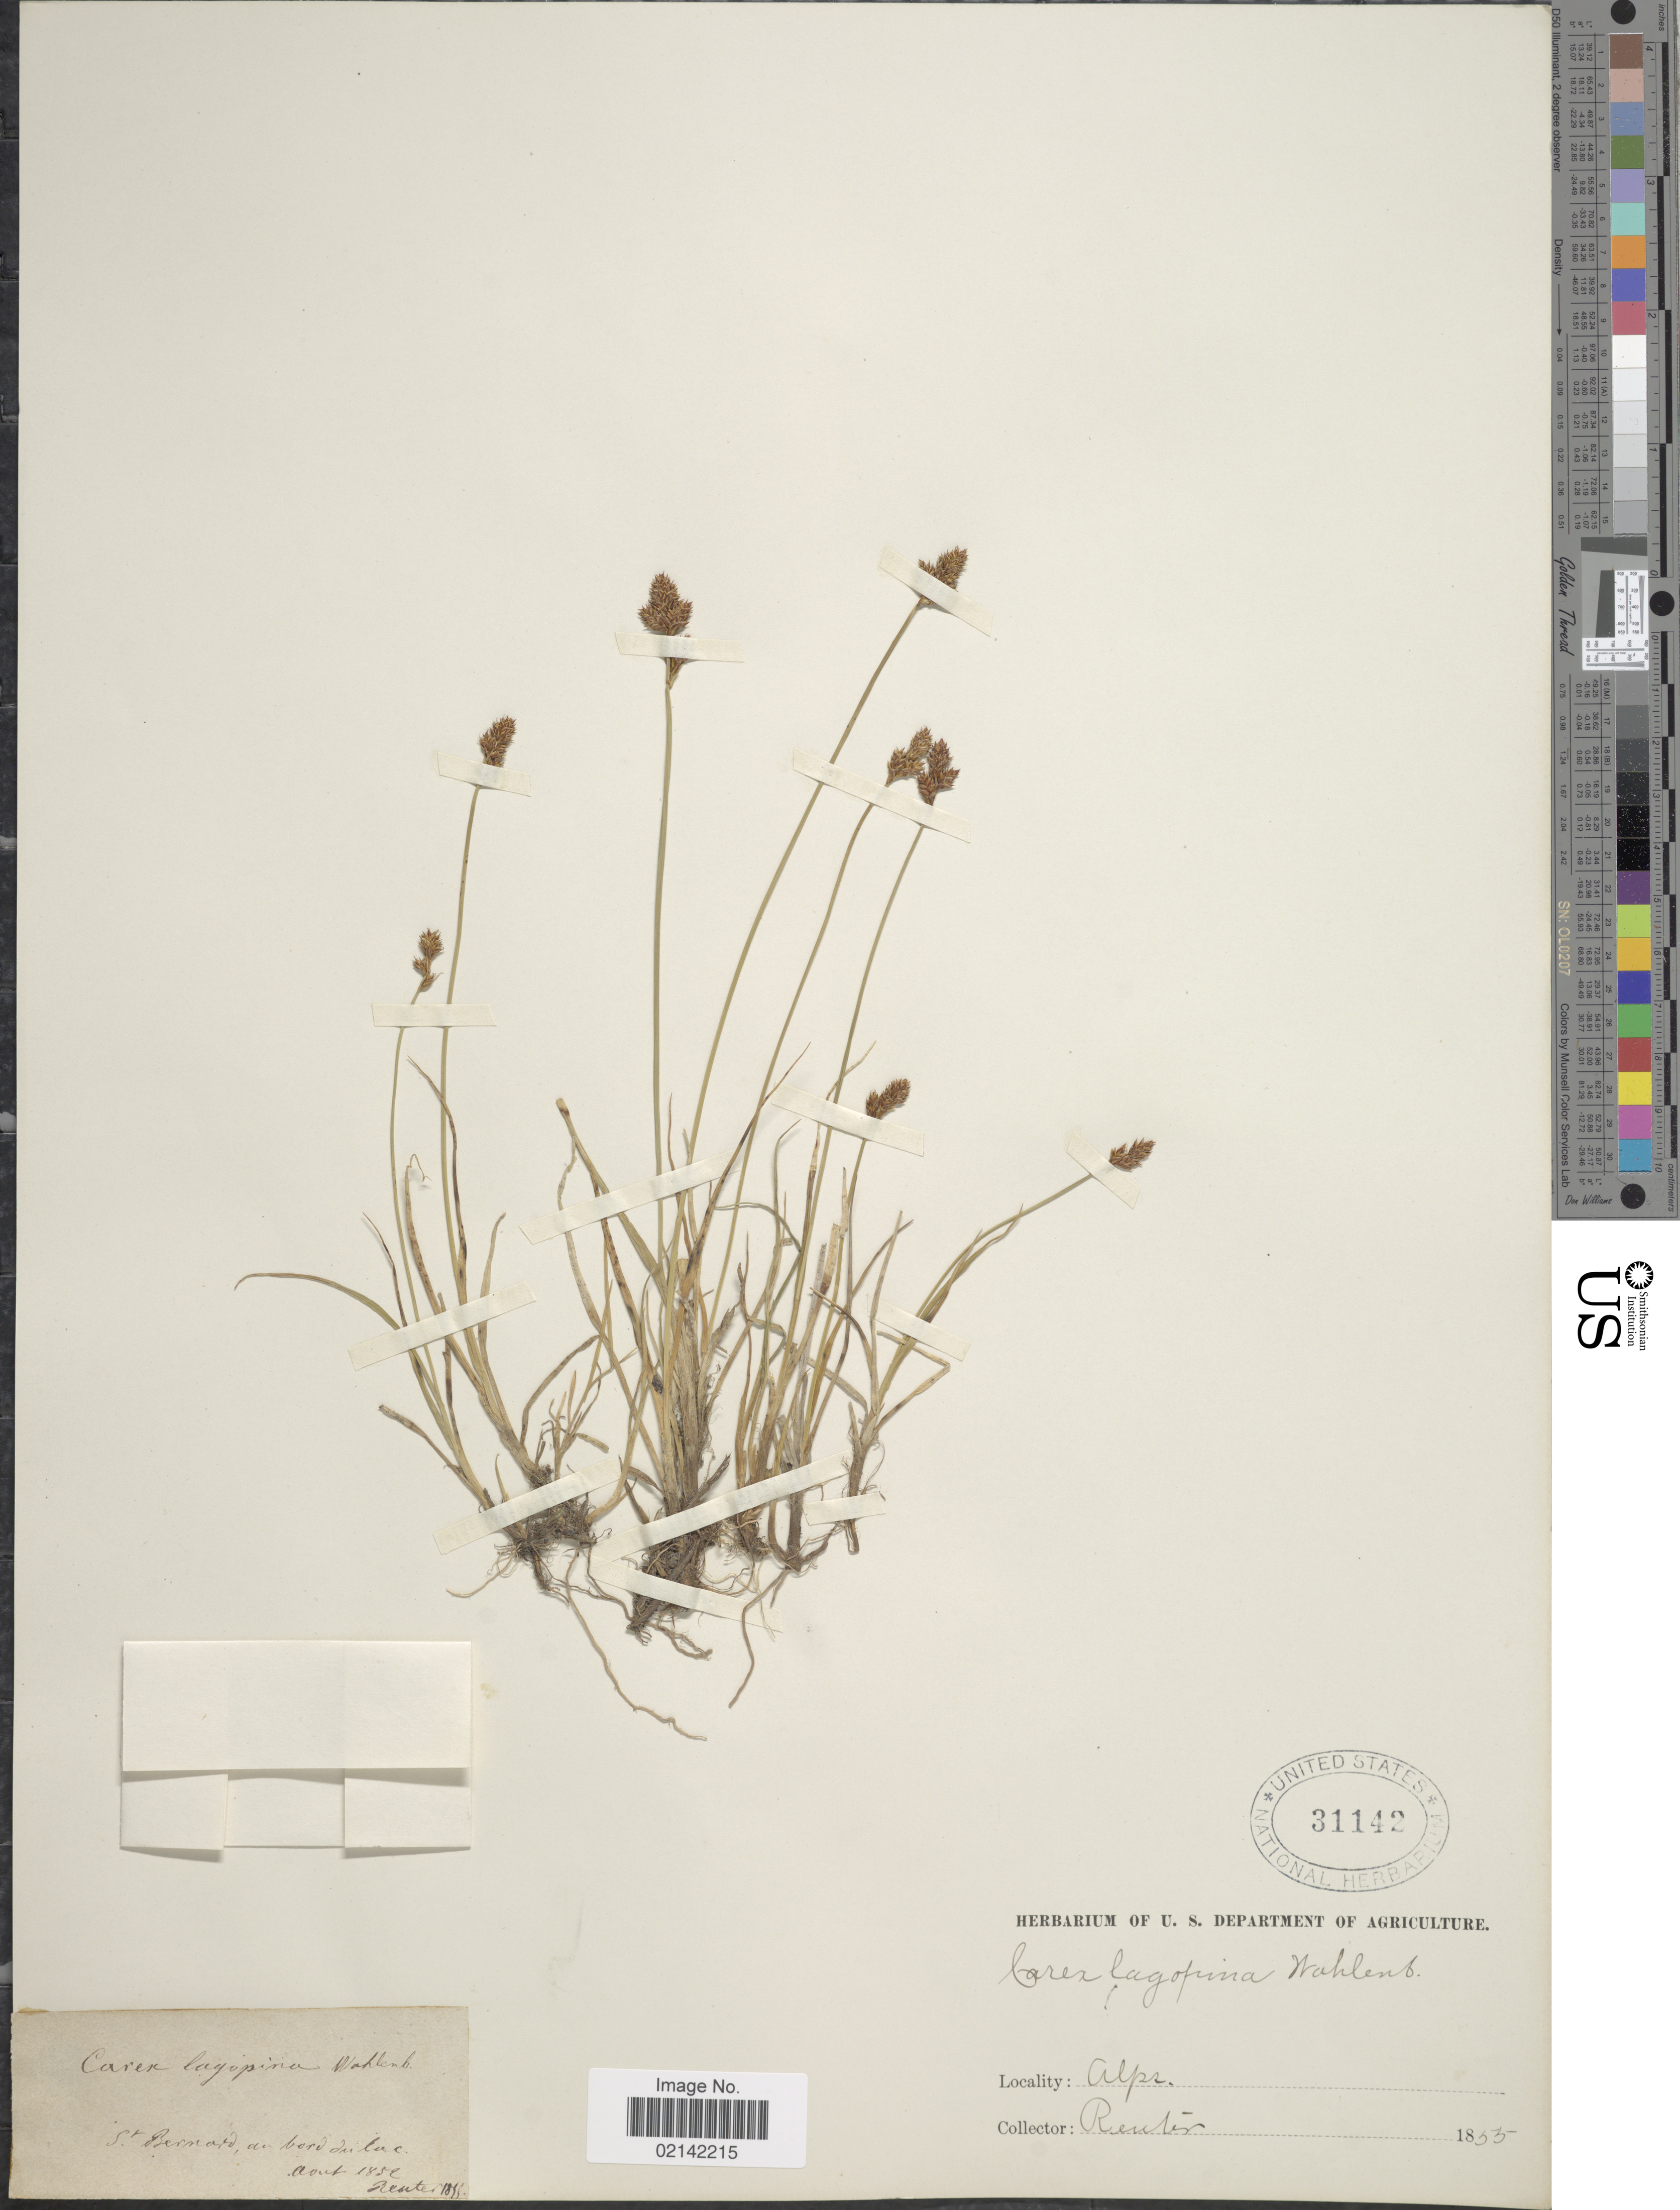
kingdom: Plantae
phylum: Tracheophyta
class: Liliopsida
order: Poales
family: Cyperaceae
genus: Carex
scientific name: Carex lachenalii subsp. lachenalii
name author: Schkuhr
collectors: -. Reuter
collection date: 1855-08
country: Switzerland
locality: Alps. St. Bernard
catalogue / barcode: US 31142